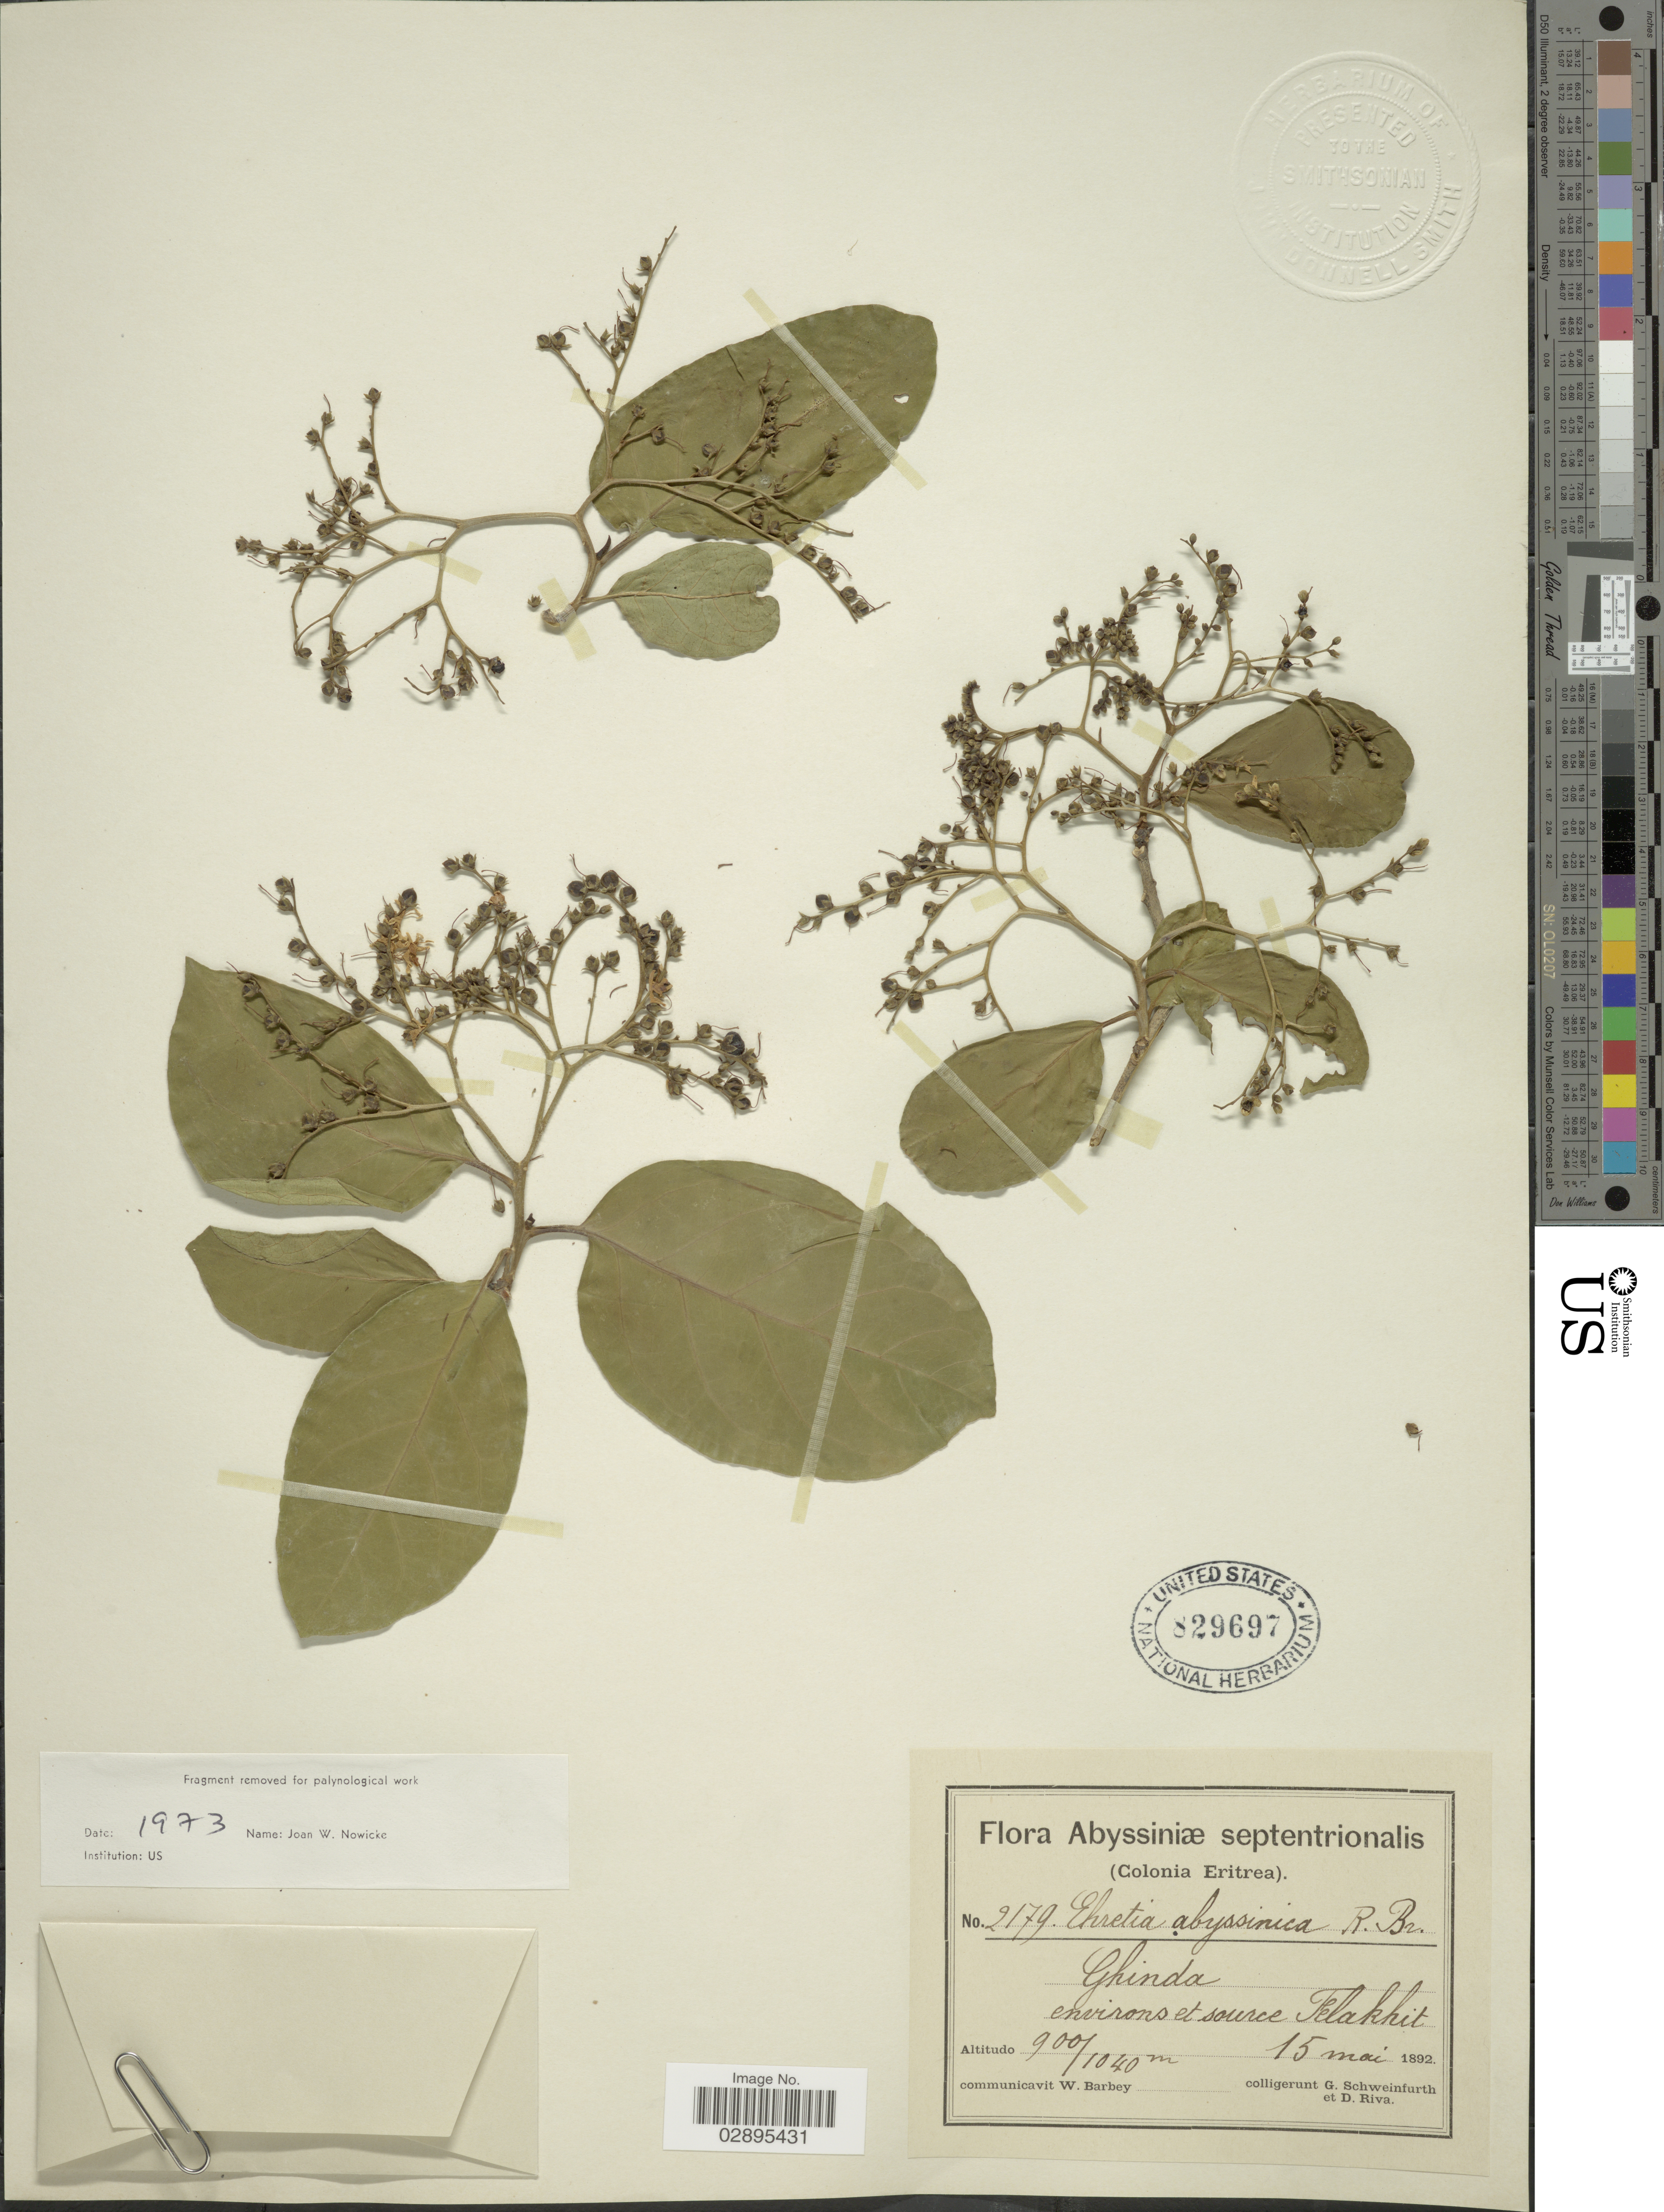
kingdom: Plantae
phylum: Tracheophyta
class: Magnoliopsida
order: Boraginales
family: Ehretiaceae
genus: Ehretia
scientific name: Ehretia abyssinica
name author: R. Br. ex Fresen.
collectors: G. A. Schweinfurth (herbarium) & D. Riva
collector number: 2179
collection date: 1892-05-15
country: Eritrea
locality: Abyssiniæ (Colobia Eritrea). Ghinda environs et source Flakhit.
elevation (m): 900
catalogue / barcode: US 829697